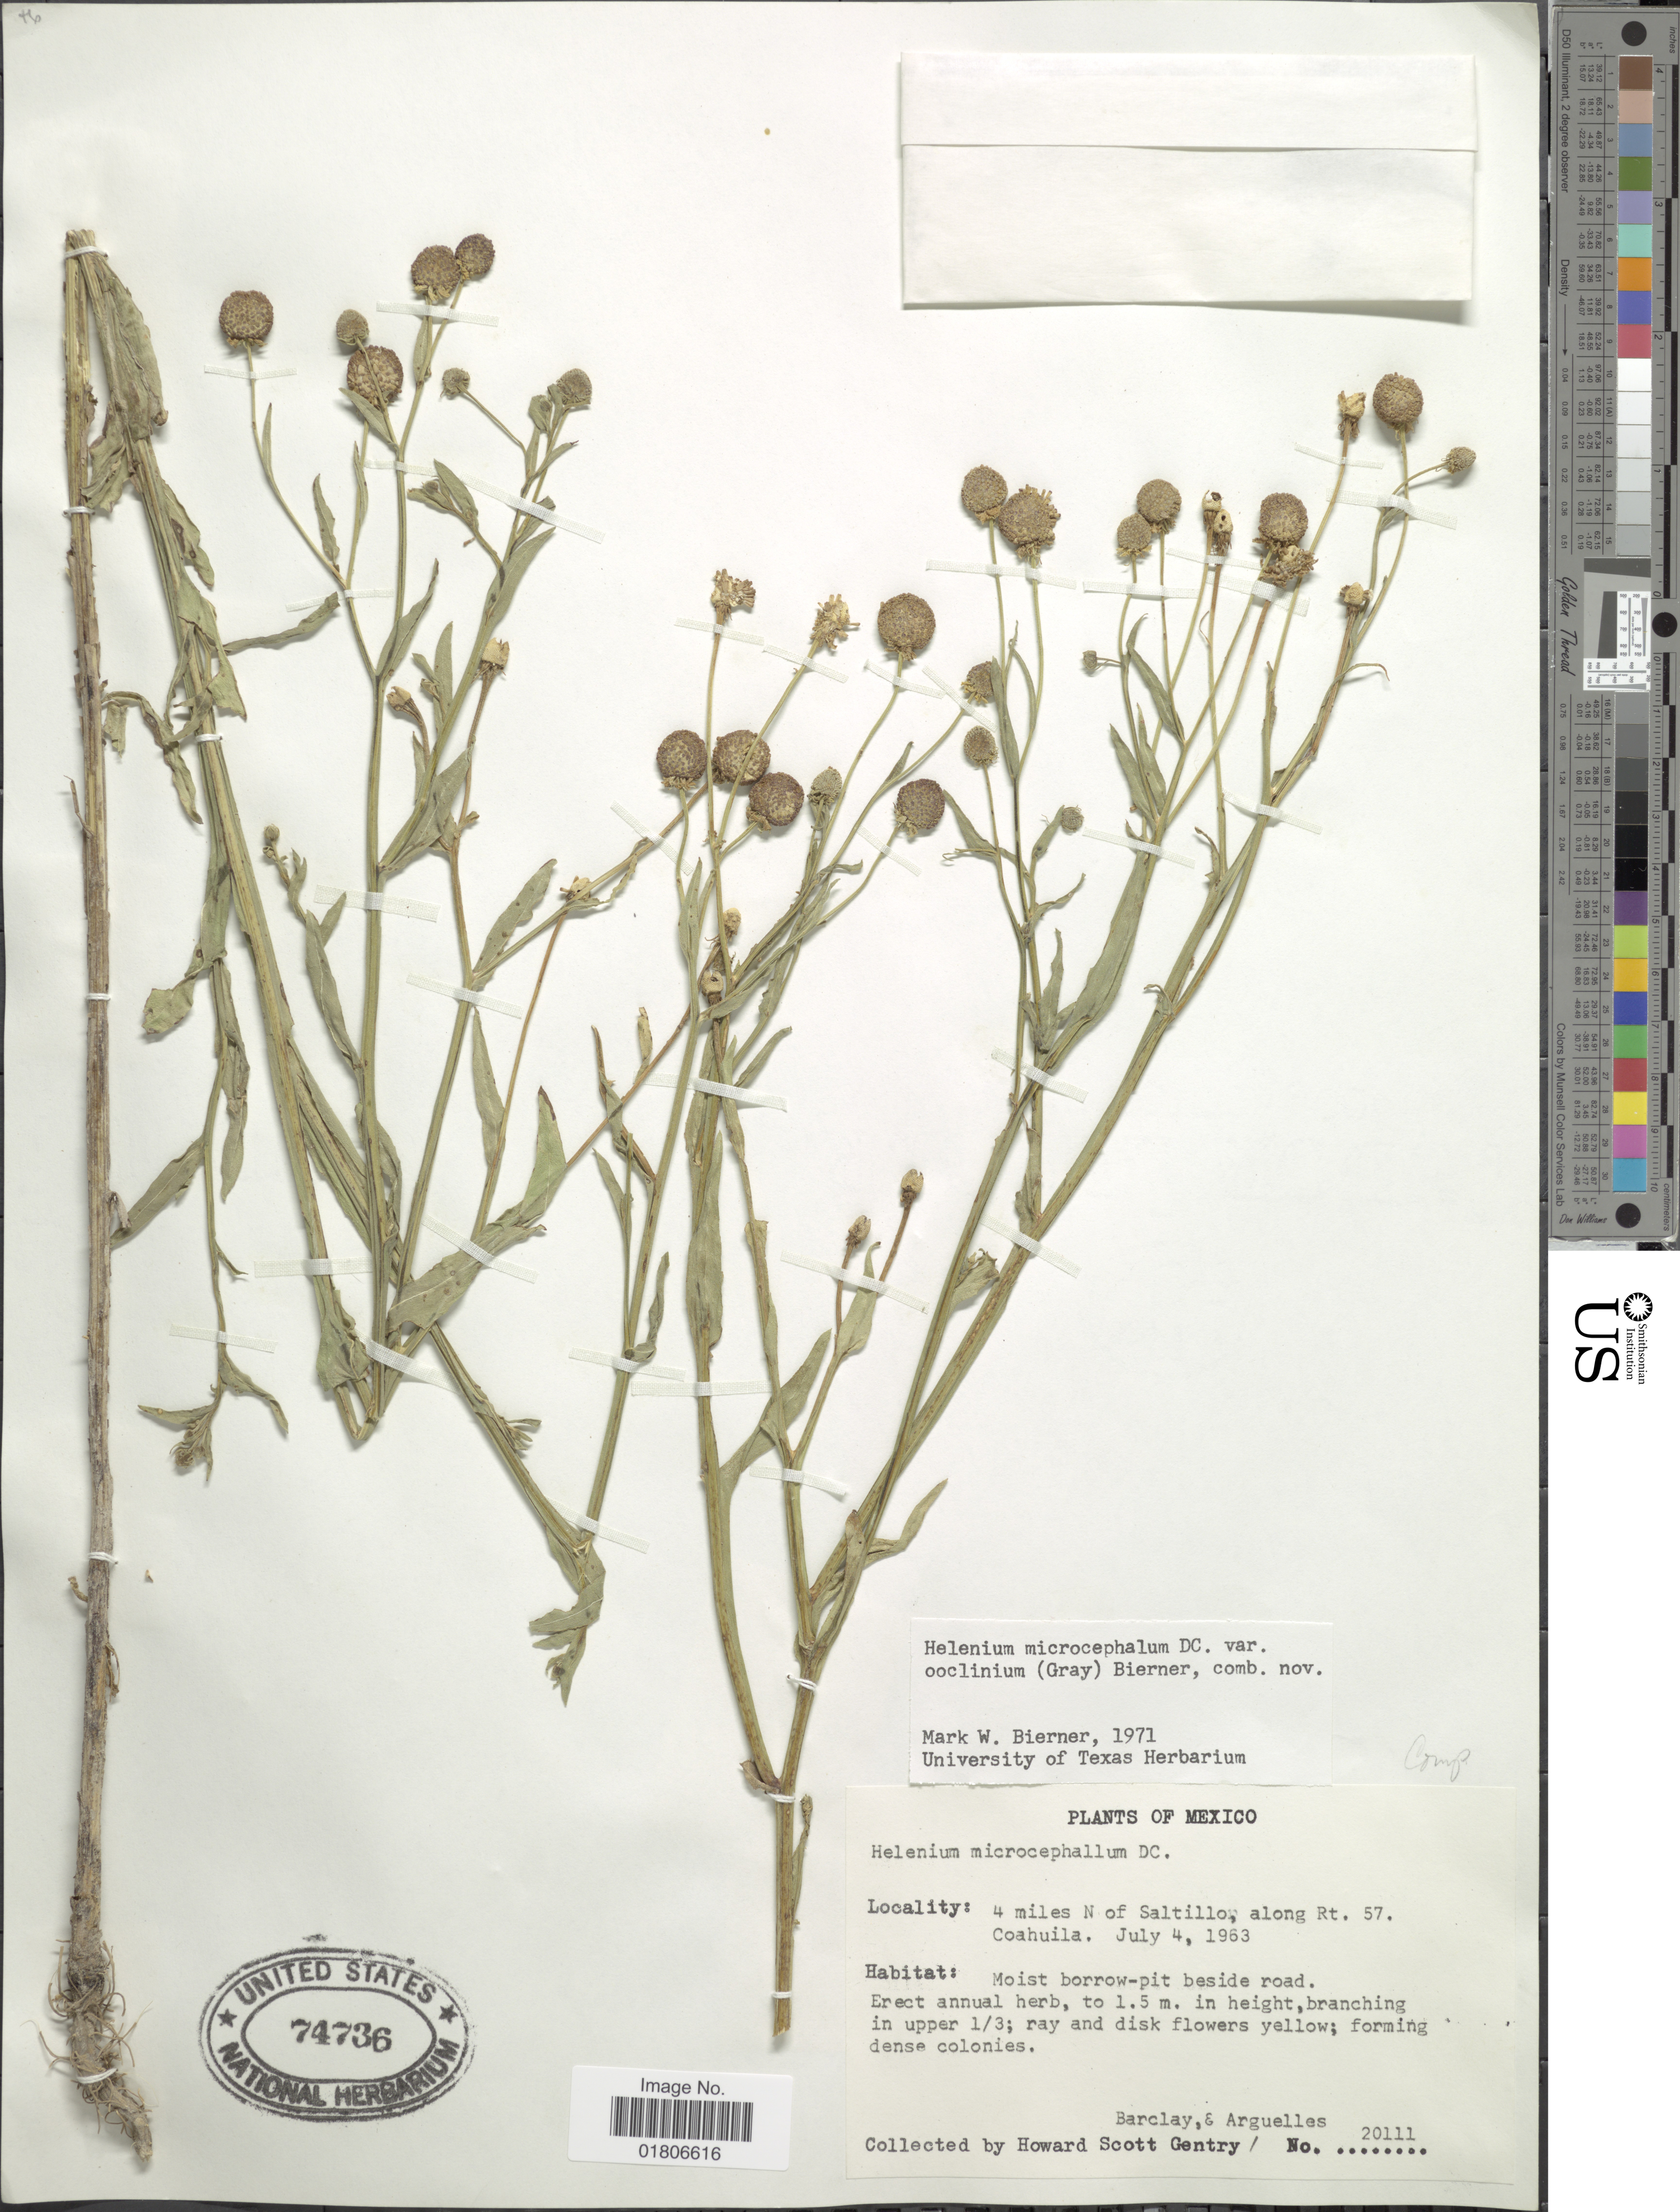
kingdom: Plantae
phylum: Tracheophyta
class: Magnoliopsida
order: Asterales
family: Asteraceae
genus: Helenium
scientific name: Helenium microcephalum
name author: DC.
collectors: H. S. Gentry, -- Barclay & Arguelles, --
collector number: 20111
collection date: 1963-07-04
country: Mexico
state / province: Coahuila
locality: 4 miles N of Saltillo, along Rt. 57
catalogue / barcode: US 74736